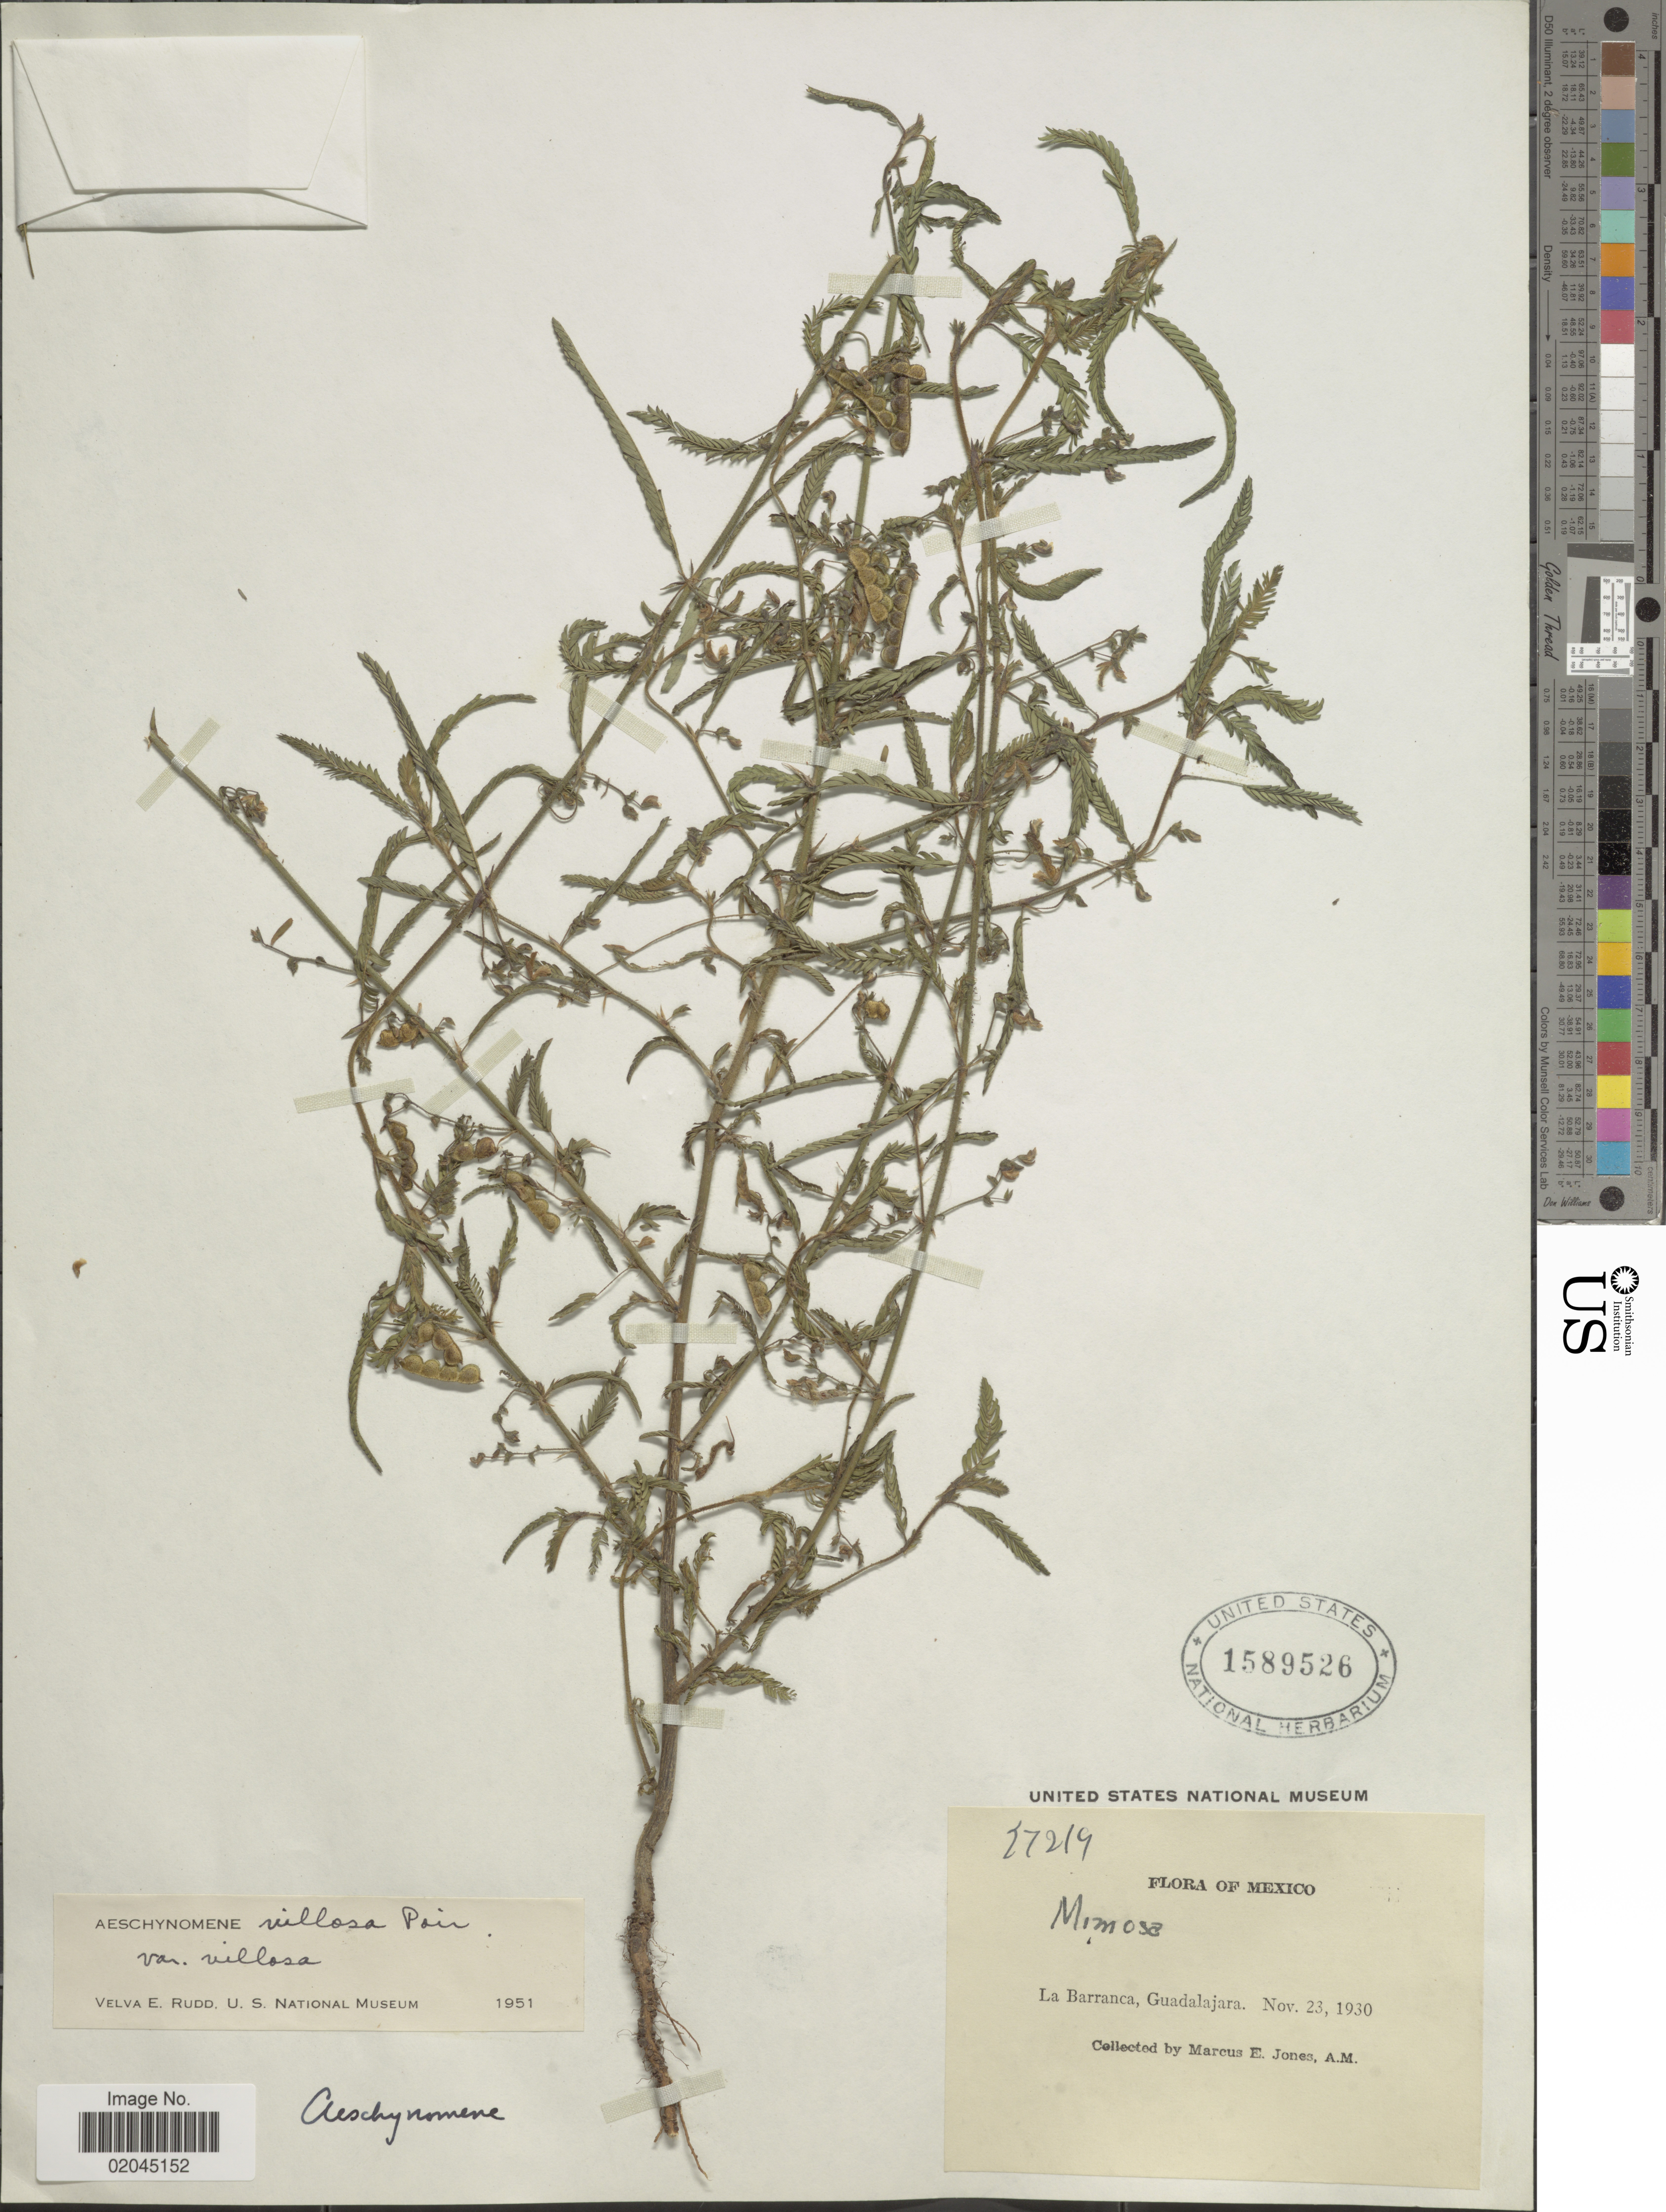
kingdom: Plantae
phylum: Tracheophyta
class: Magnoliopsida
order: Fabales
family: Fabaceae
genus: Aeschynomene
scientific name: Aeschynomene villosa var. villosa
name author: Poir.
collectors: M. E. Jones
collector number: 27219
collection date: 1930-11-23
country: Mexico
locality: La Barranca, Guadalajara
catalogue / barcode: US 1589526